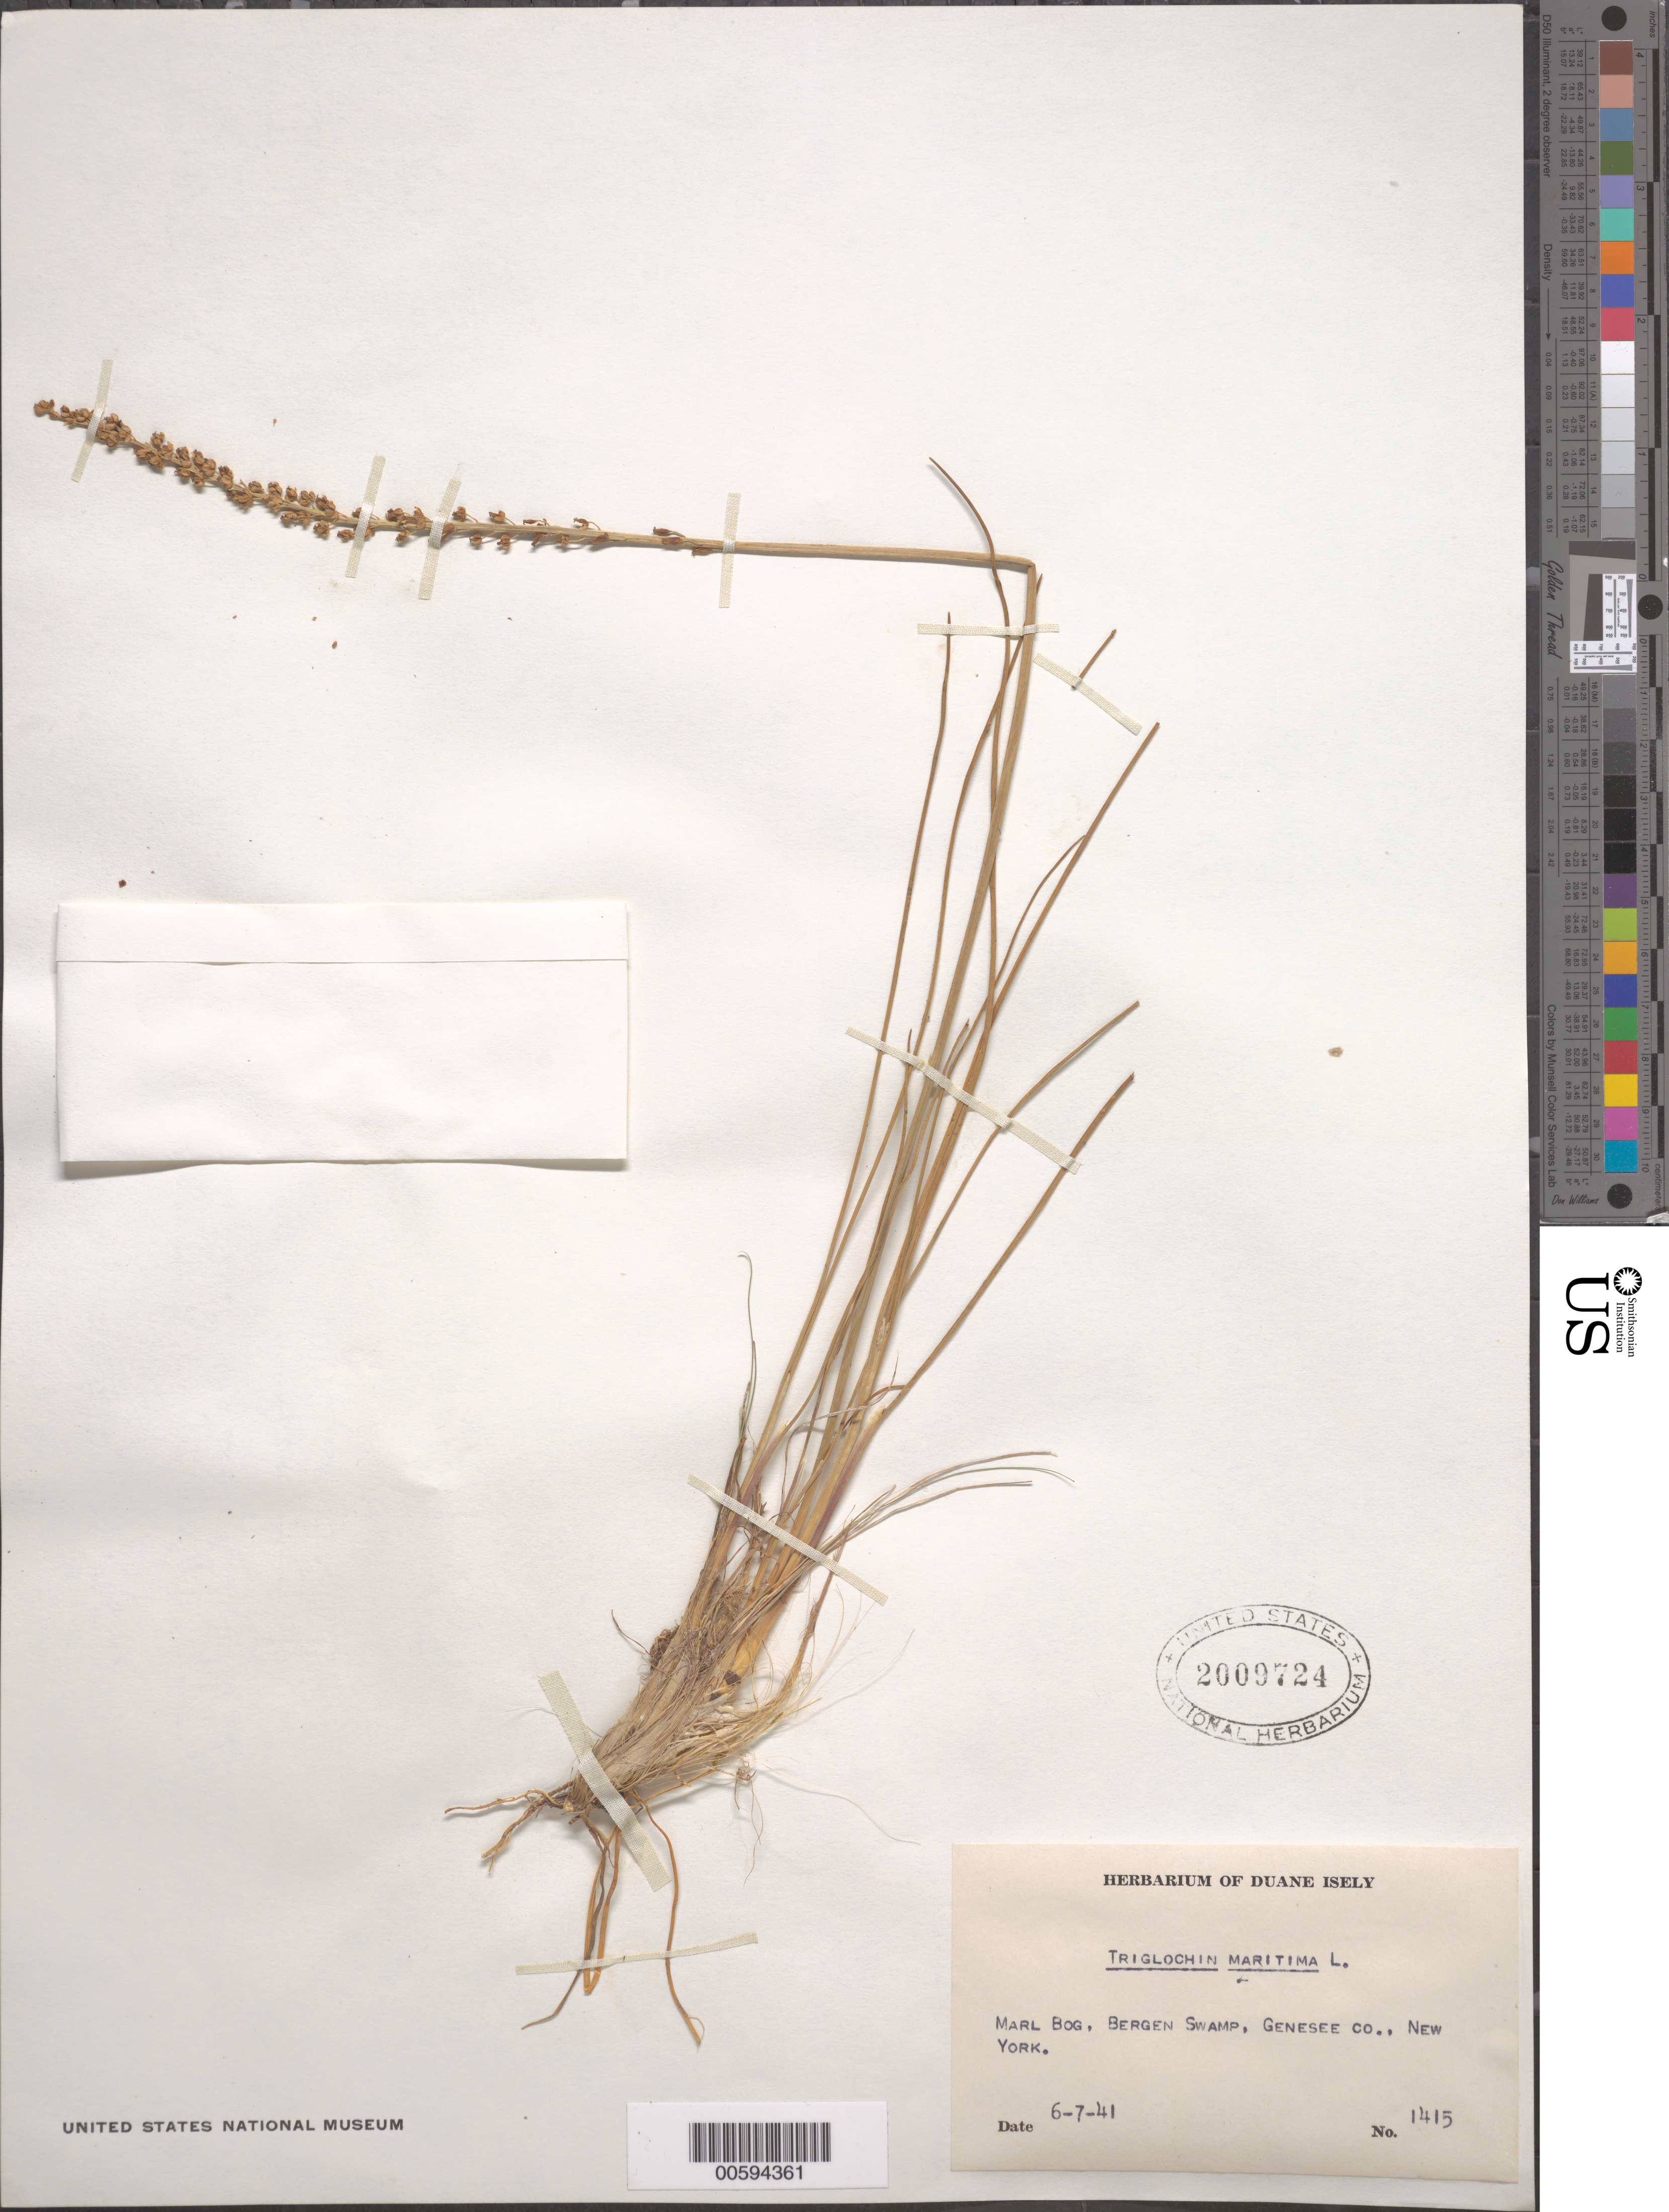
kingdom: Plantae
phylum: Tracheophyta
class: Liliopsida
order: Alismatales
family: Juncaginaceae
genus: Triglochin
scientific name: Triglochin maritima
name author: L.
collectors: D. Isely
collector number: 1415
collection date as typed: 07 Jun 1941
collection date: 1941-06-07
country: United States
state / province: New York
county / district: Genesee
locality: Marl Bog, Bergen Swamp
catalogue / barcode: US 2009724